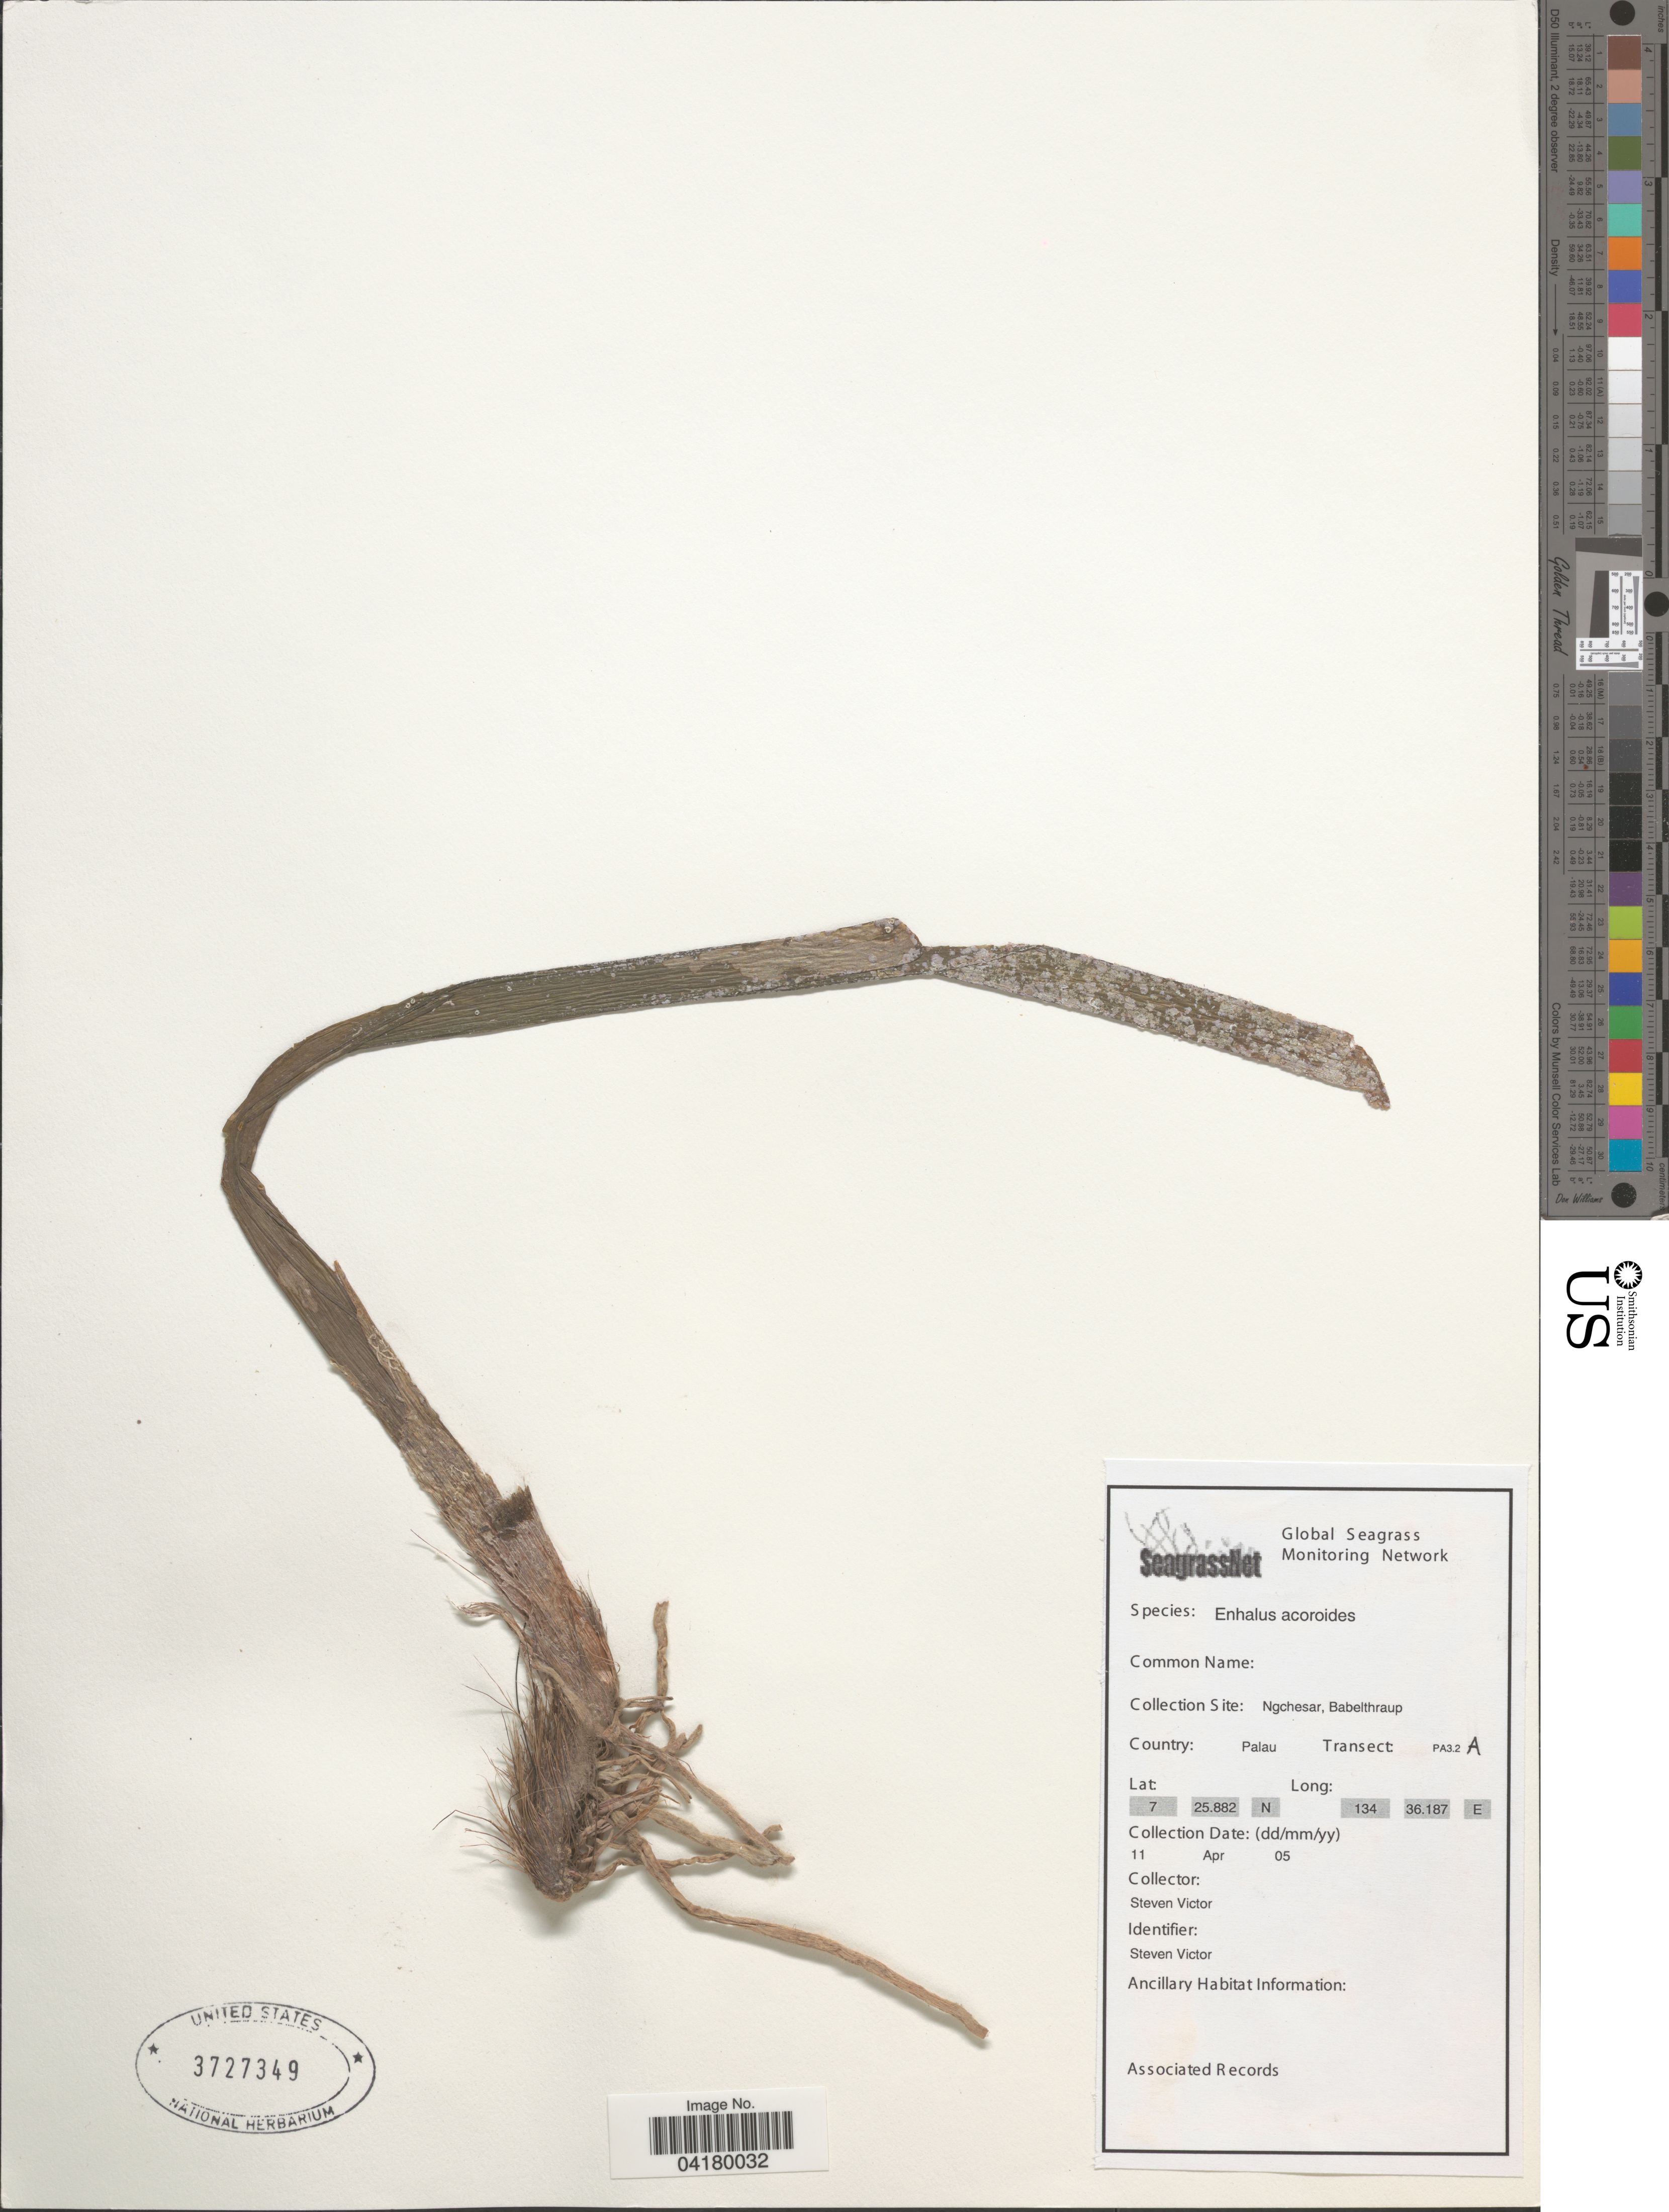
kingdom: Plantae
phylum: Tracheophyta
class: Liliopsida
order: Alismatales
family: Hydrocharitaceae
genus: Enhalus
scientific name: Enhalus acoroides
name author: (L. f.) Royle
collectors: S. Victor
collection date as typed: Transcribed d/m/y: 11/4/5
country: Palau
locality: Collection Site: Ngchesar, Babelthraup. Country: Palau. Transect: PA3.2A.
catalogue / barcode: US 3727349